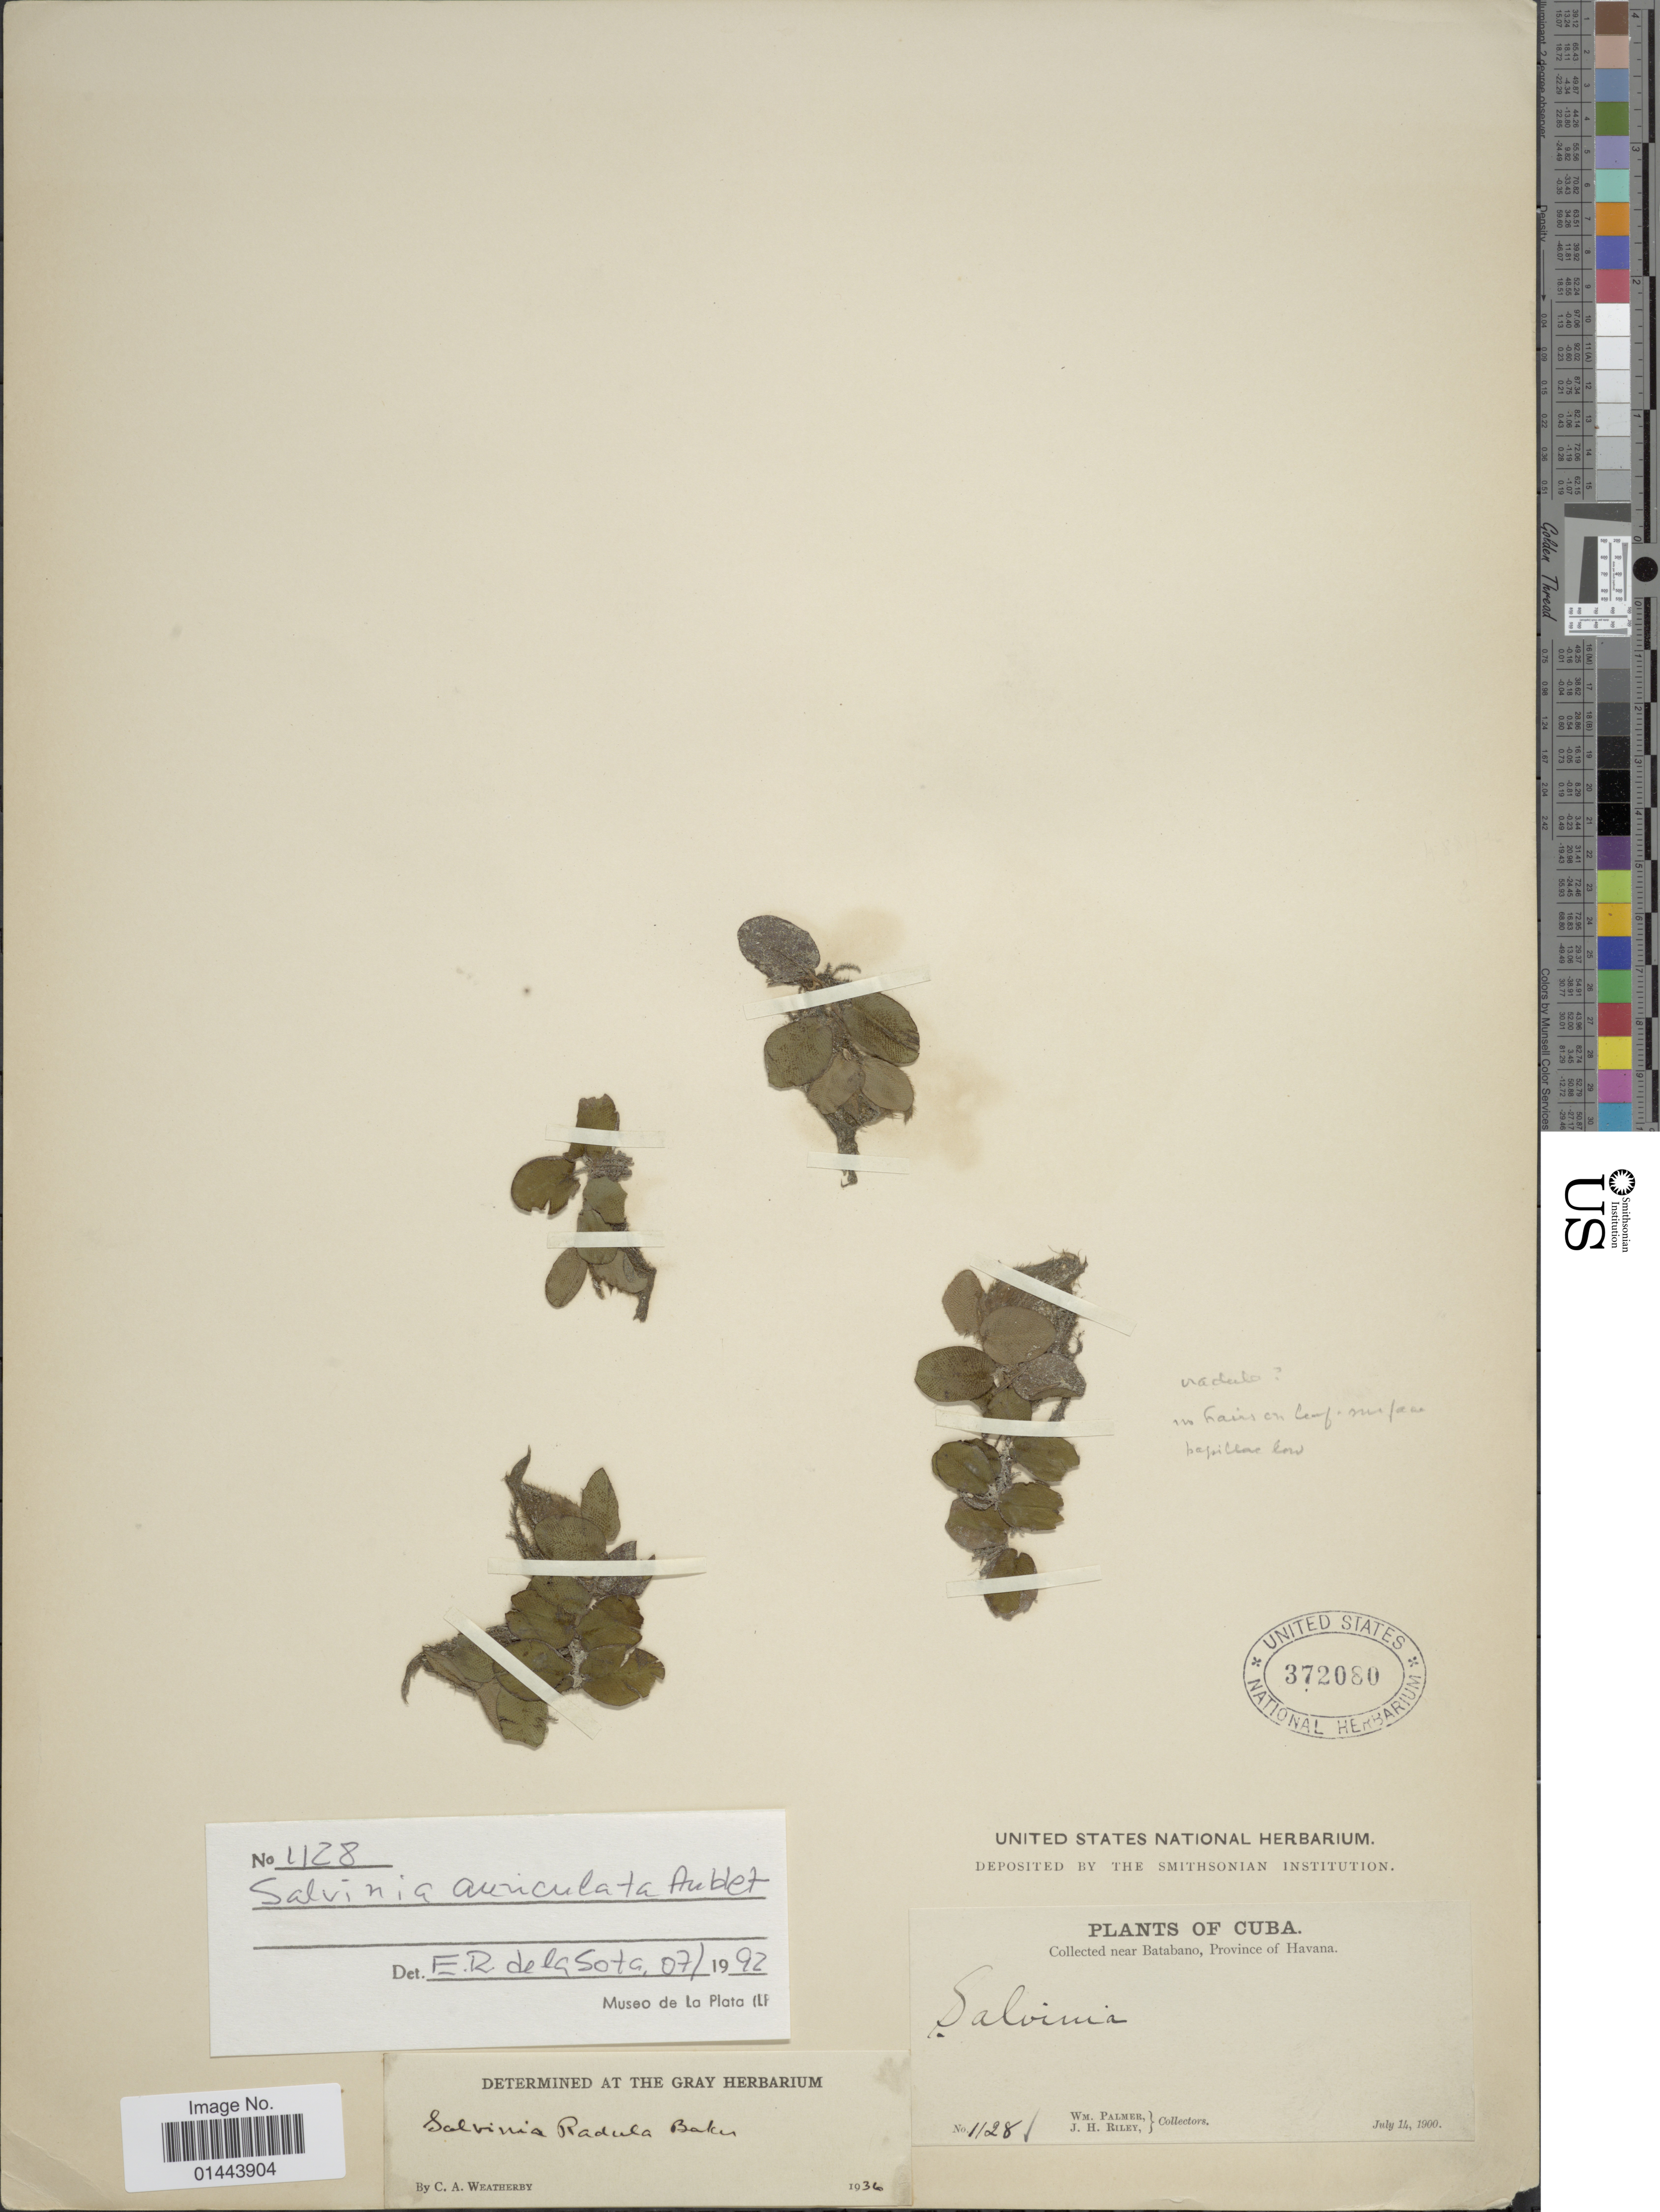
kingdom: Plantae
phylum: Tracheophyta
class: Polypodiopsida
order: Salviniales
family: Salviniaceae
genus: Salvinia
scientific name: Salvinia auriculata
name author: Aubl.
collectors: W. Palmer & J. H. Riley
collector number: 1128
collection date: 1900-07-14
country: Cuba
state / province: La Habana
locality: Near Batabono, Province of Havana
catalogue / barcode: US 372080